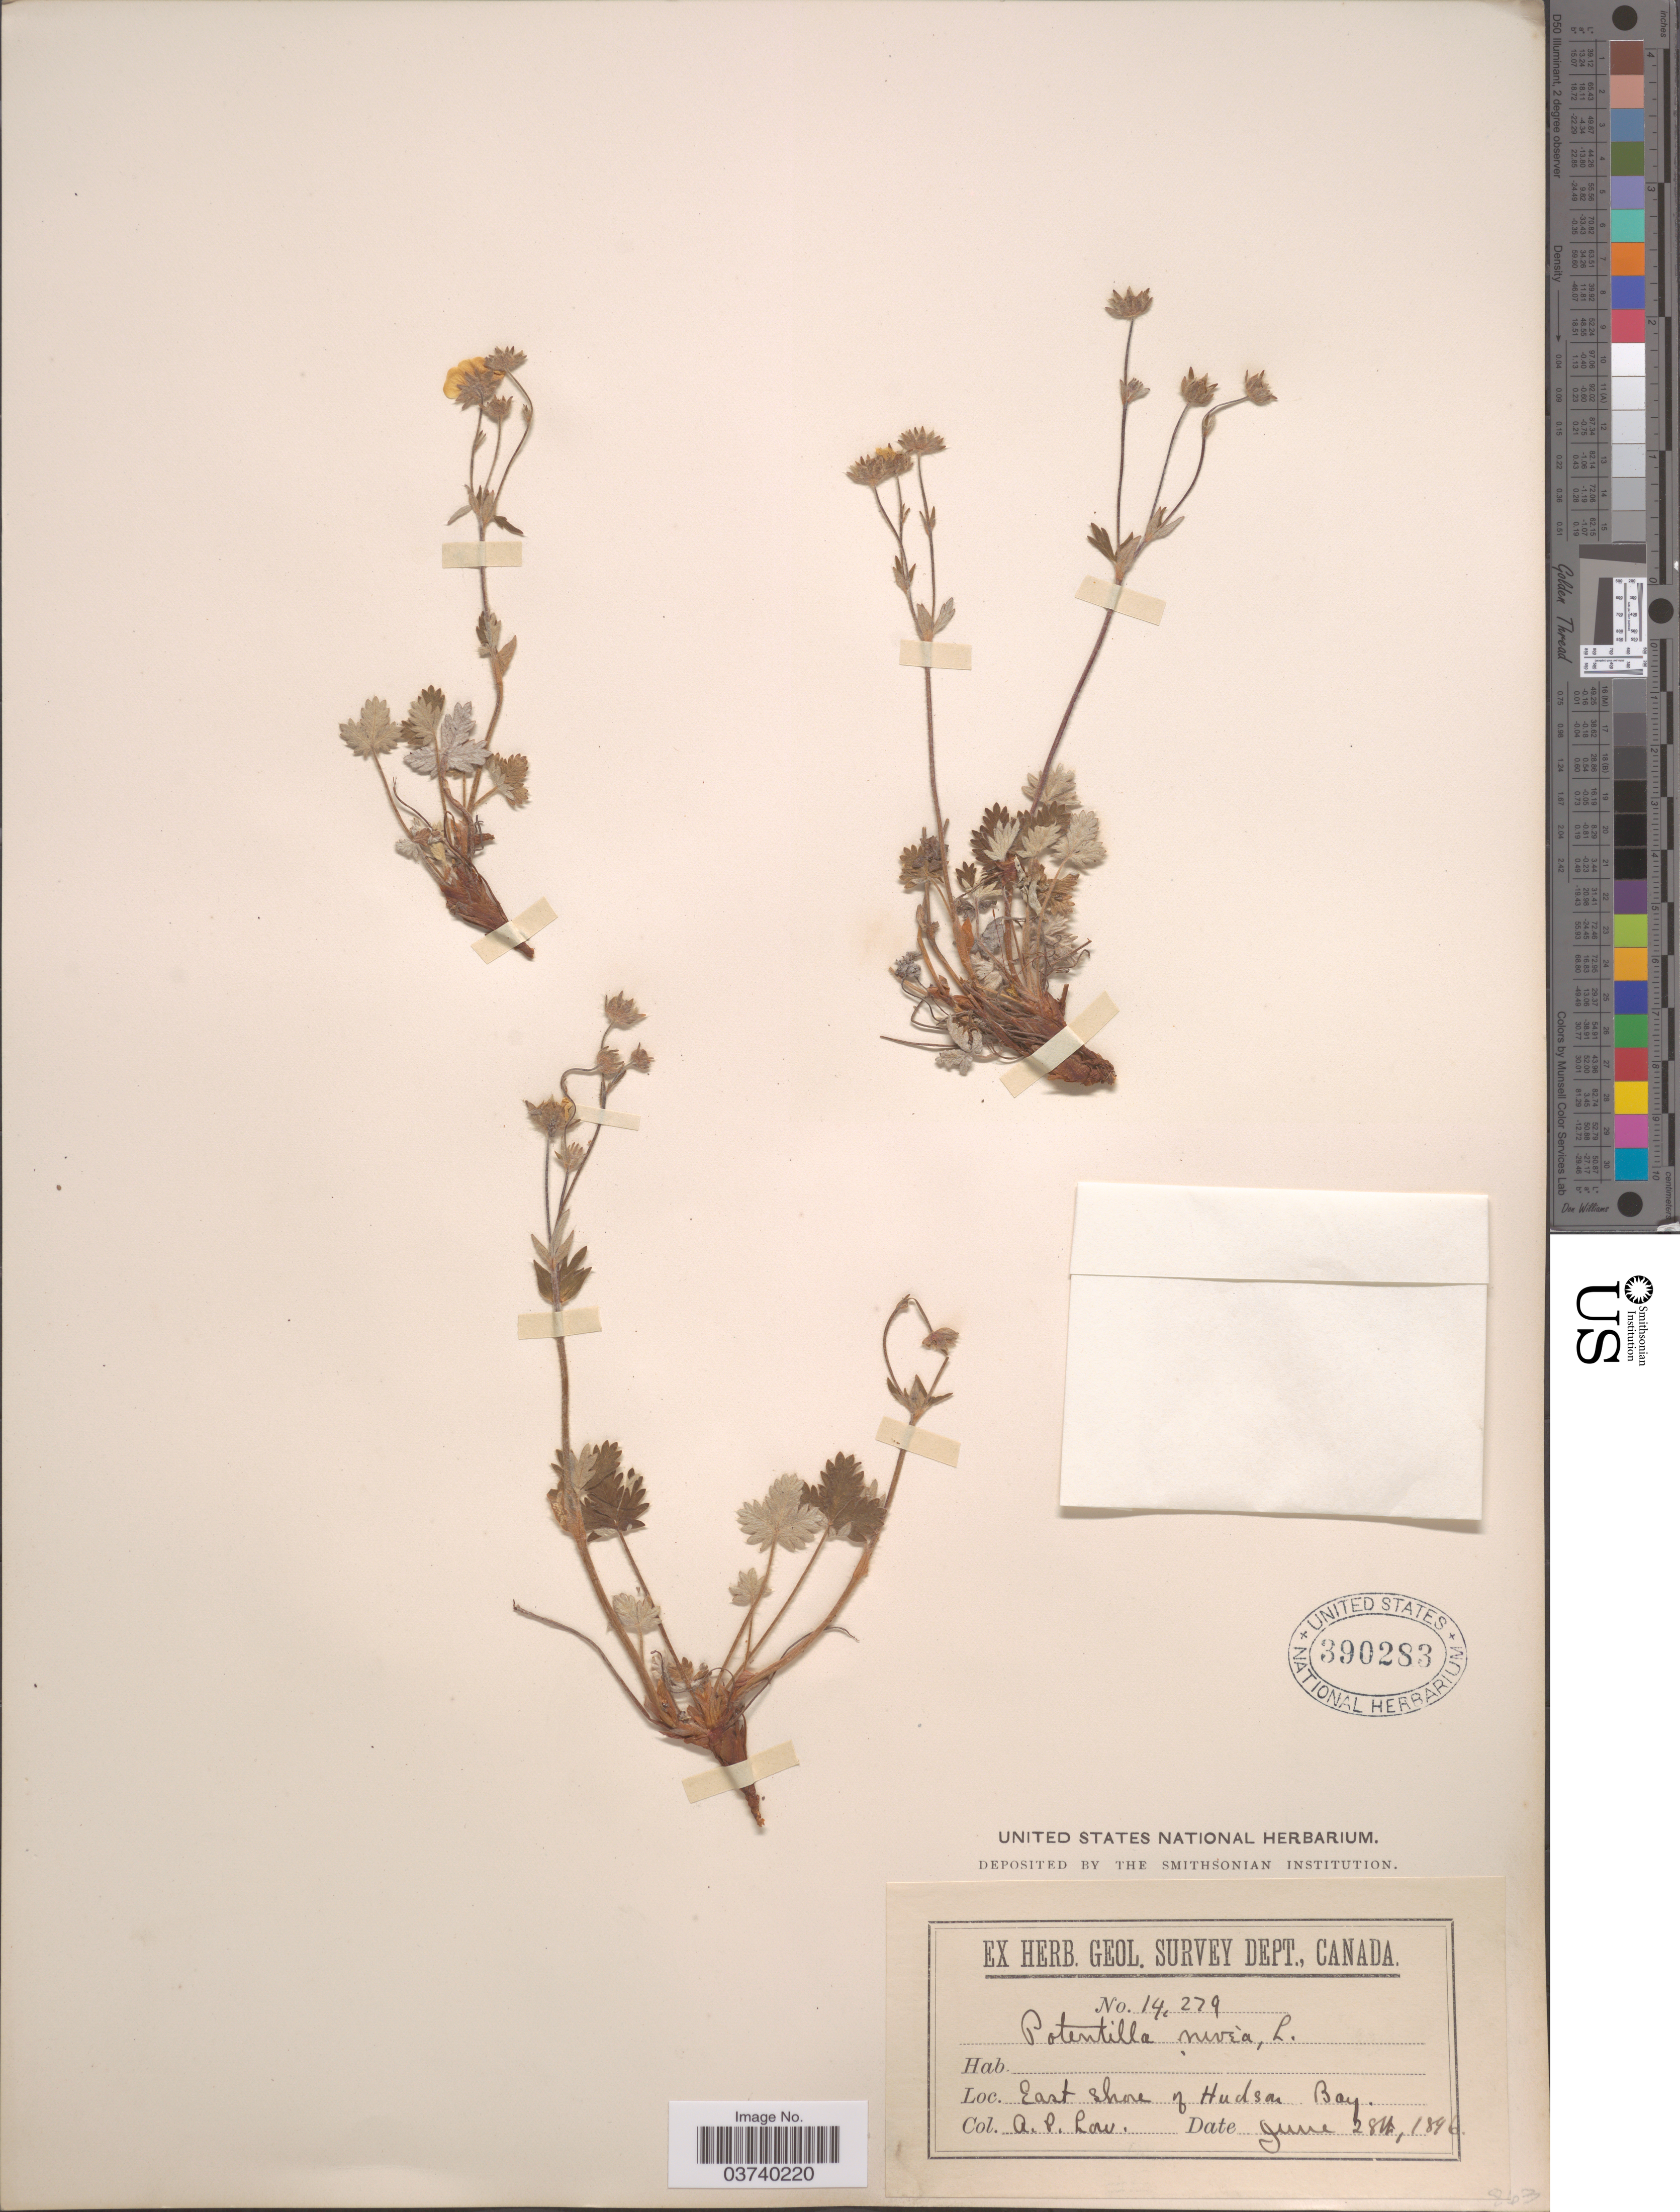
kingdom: Plantae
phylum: Tracheophyta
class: Magnoliopsida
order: Rosales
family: Rosaceae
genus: Potentilla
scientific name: Potentilla nivea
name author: L.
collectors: A. Low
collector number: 14279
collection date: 1896-06-28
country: Canada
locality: East shore of Hudson Bay.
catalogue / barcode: US 390283